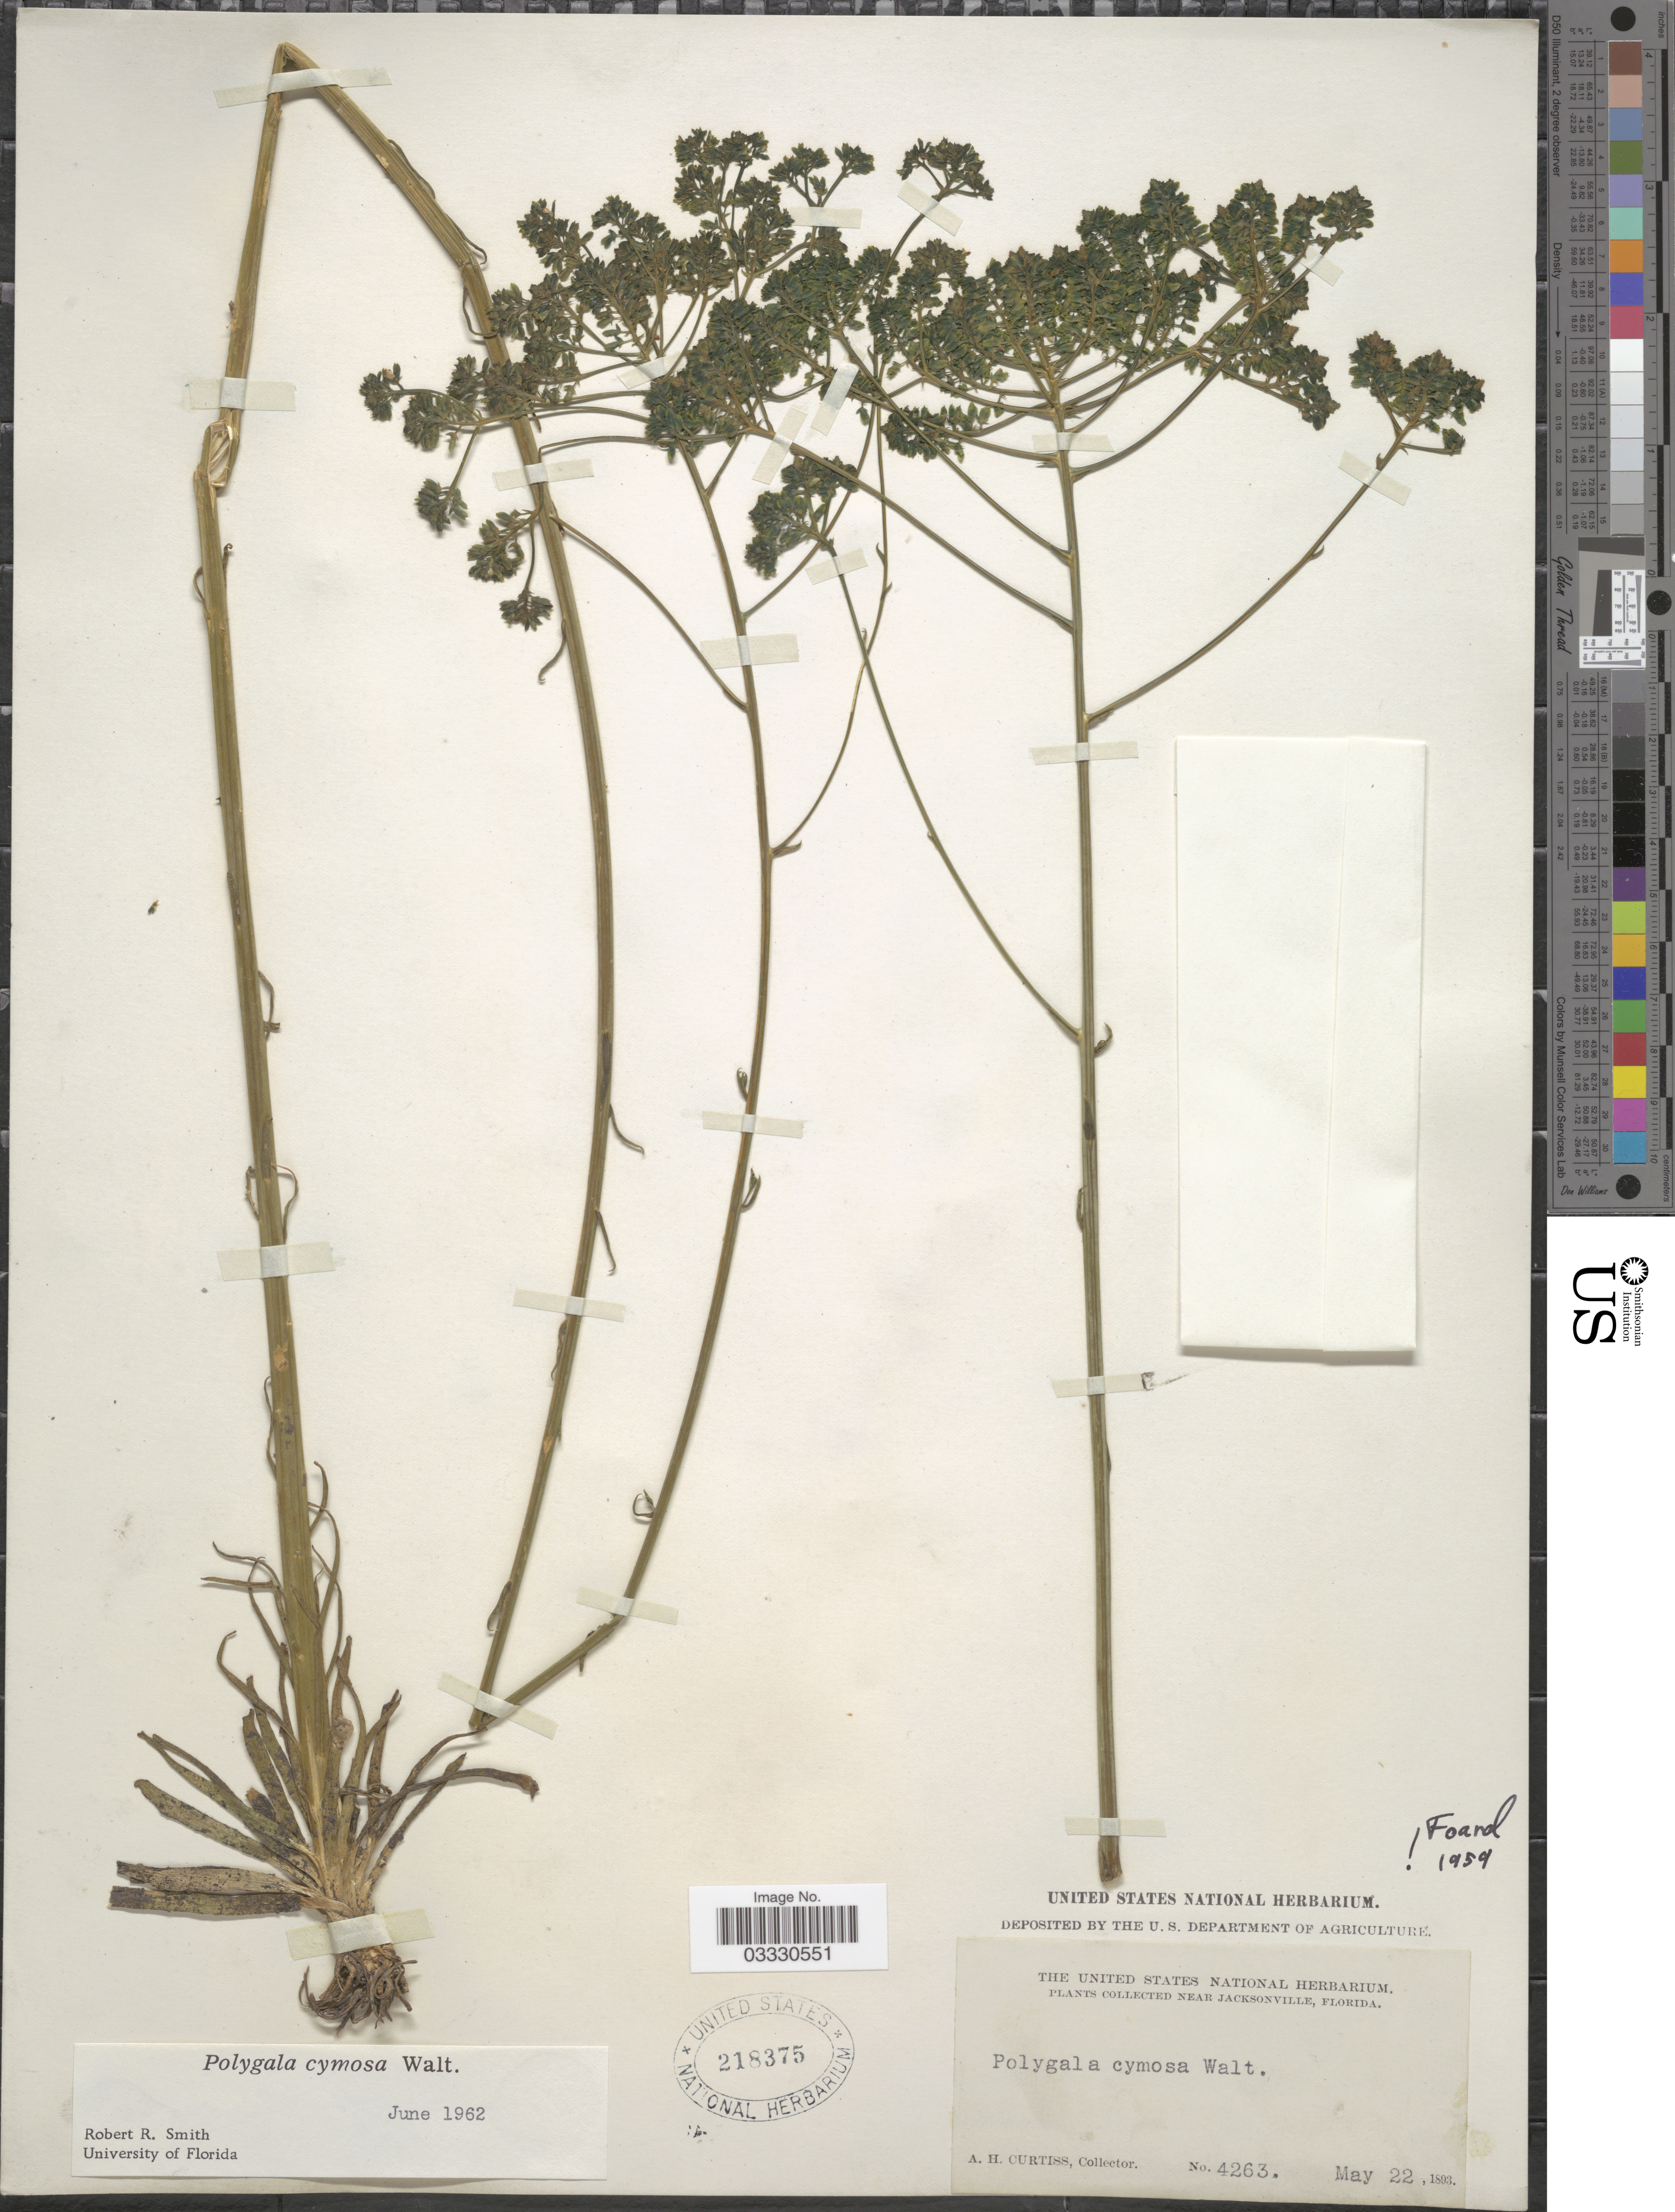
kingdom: Plantae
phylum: Tracheophyta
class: Magnoliopsida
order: Fabales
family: Polygalaceae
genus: Polygala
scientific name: Polygala cymosa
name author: Walter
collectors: A. H. Curtiss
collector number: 4263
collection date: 1893-05-22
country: United States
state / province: Florida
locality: Near Jacksonville.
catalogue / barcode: US 218375